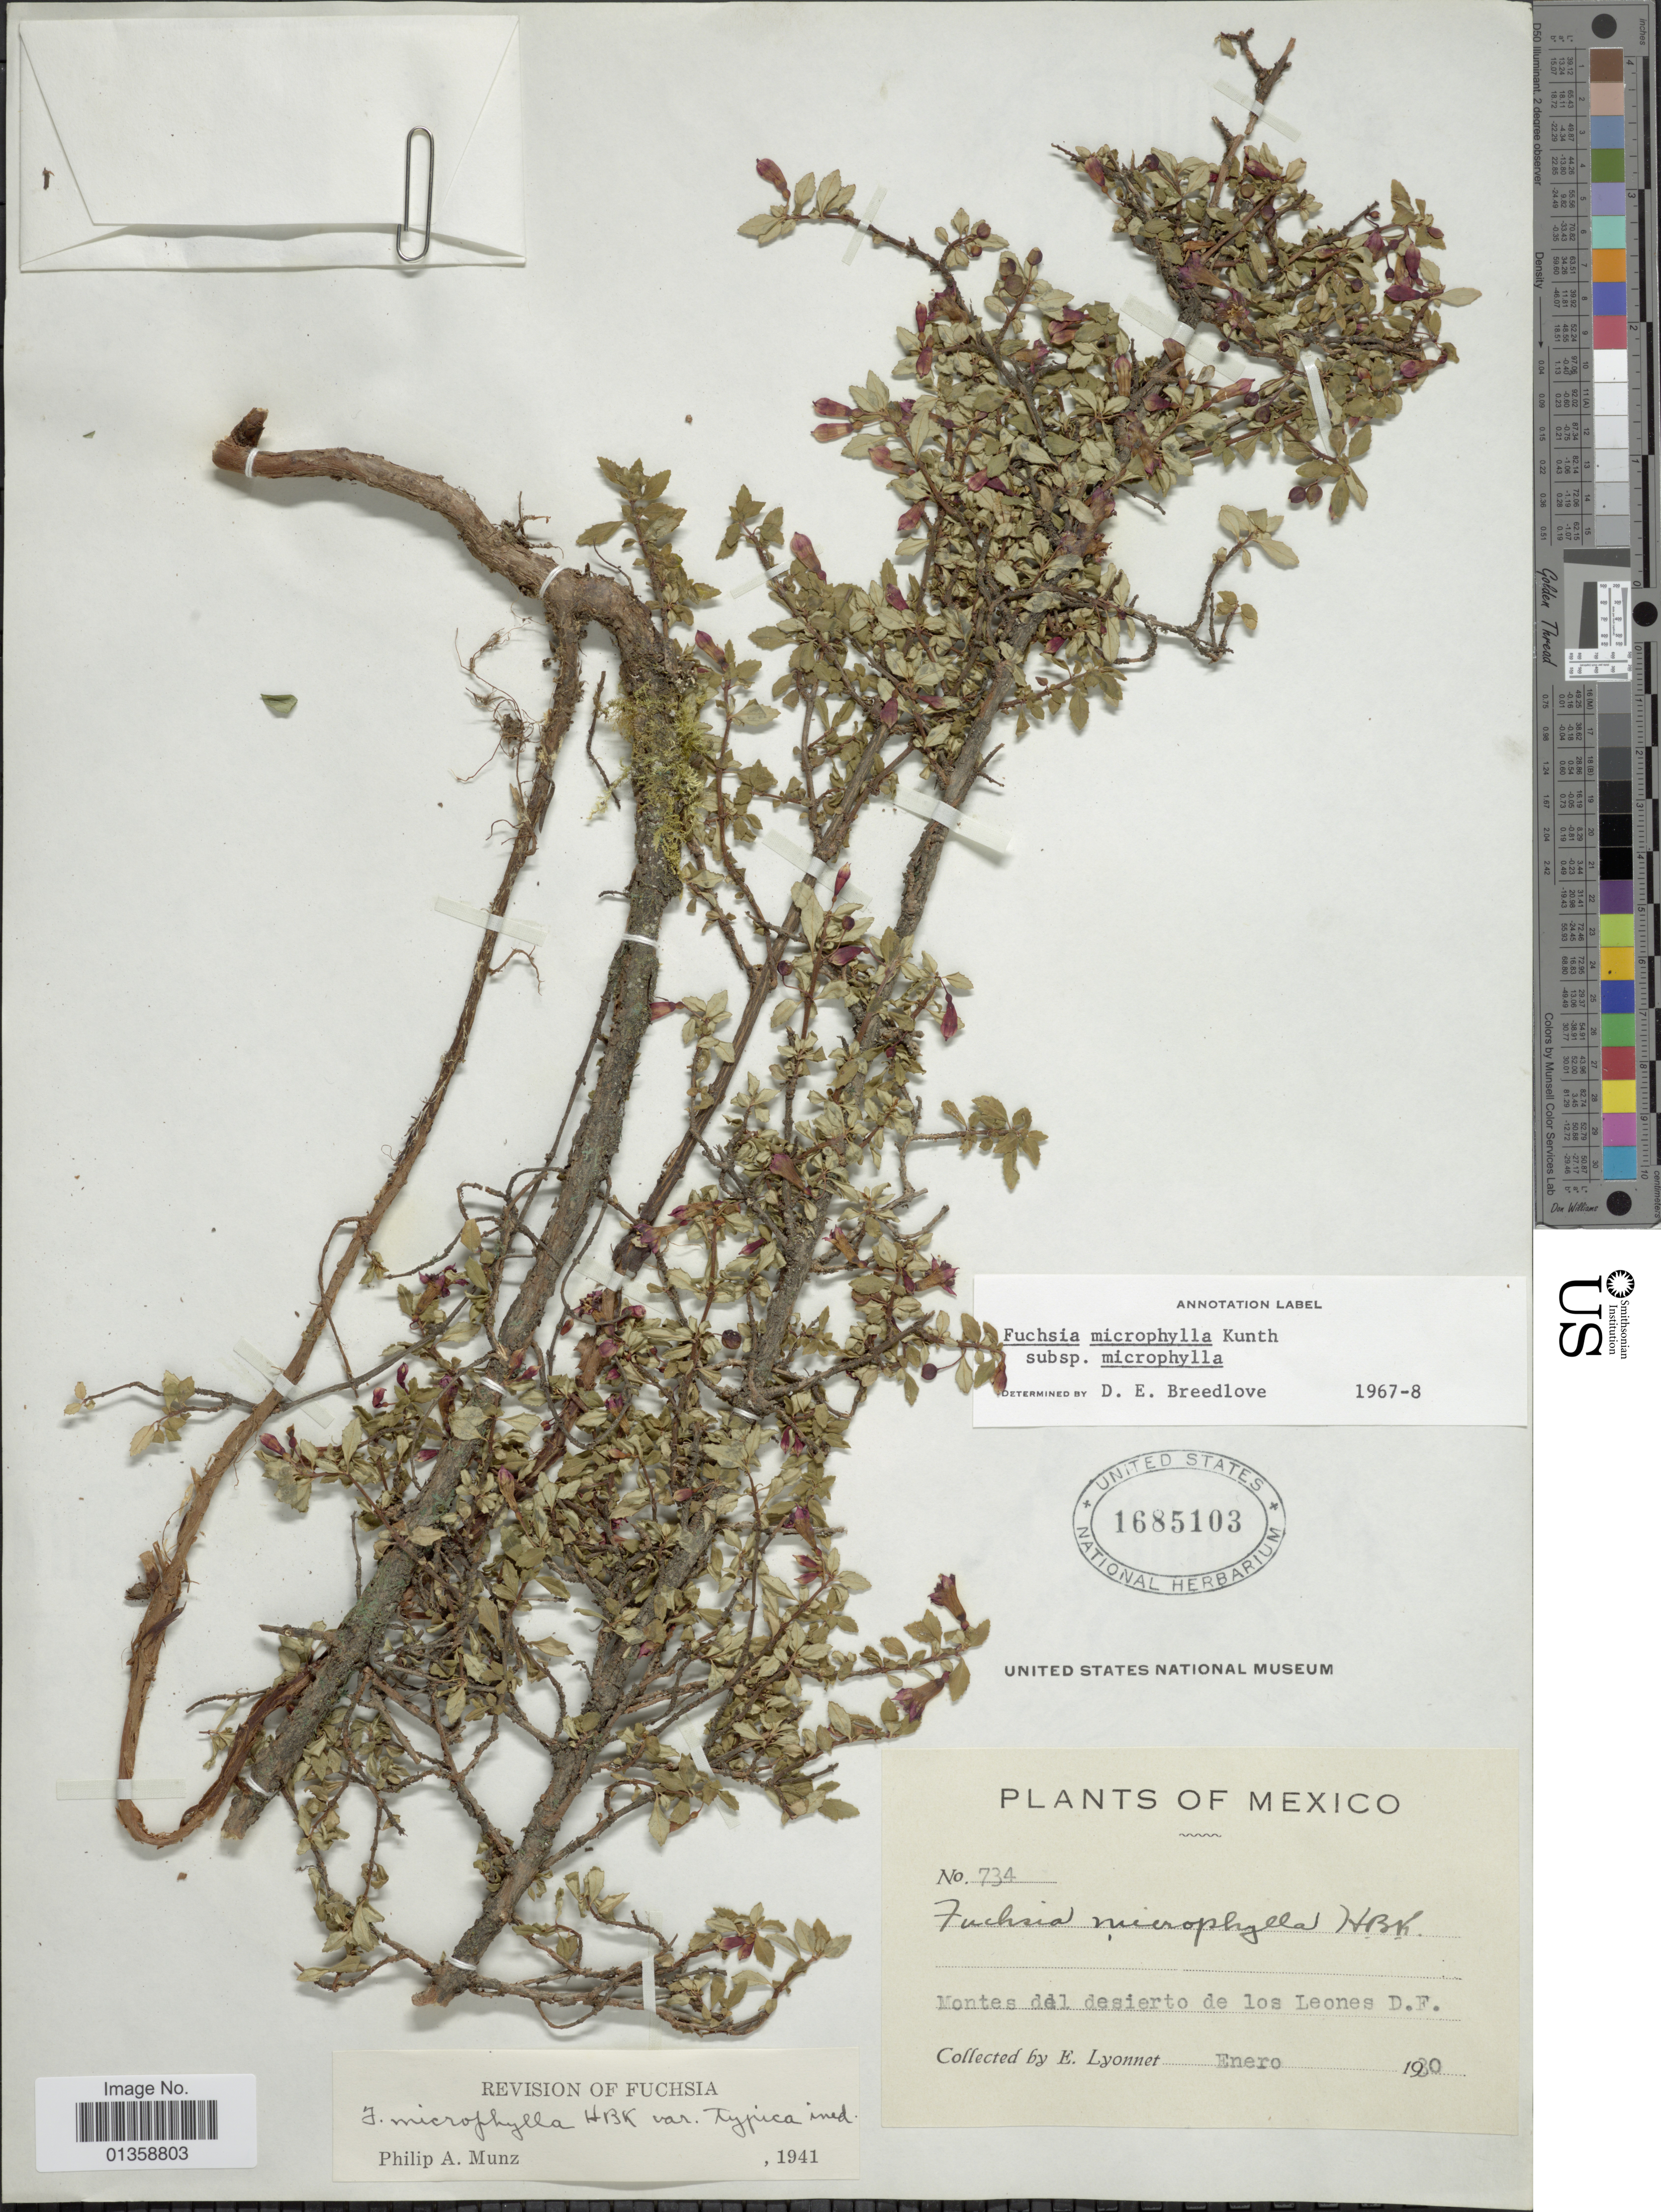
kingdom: Plantae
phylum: Tracheophyta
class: Magnoliopsida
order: Myrtales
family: Onagraceae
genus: Fuchsia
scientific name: Fuchsia microphylla subsp. microphylla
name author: Kunth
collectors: E. Lyonnet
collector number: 734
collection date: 1930-01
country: Mexico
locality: Montes del desierto de los Leones D.F.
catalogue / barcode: US 1685103